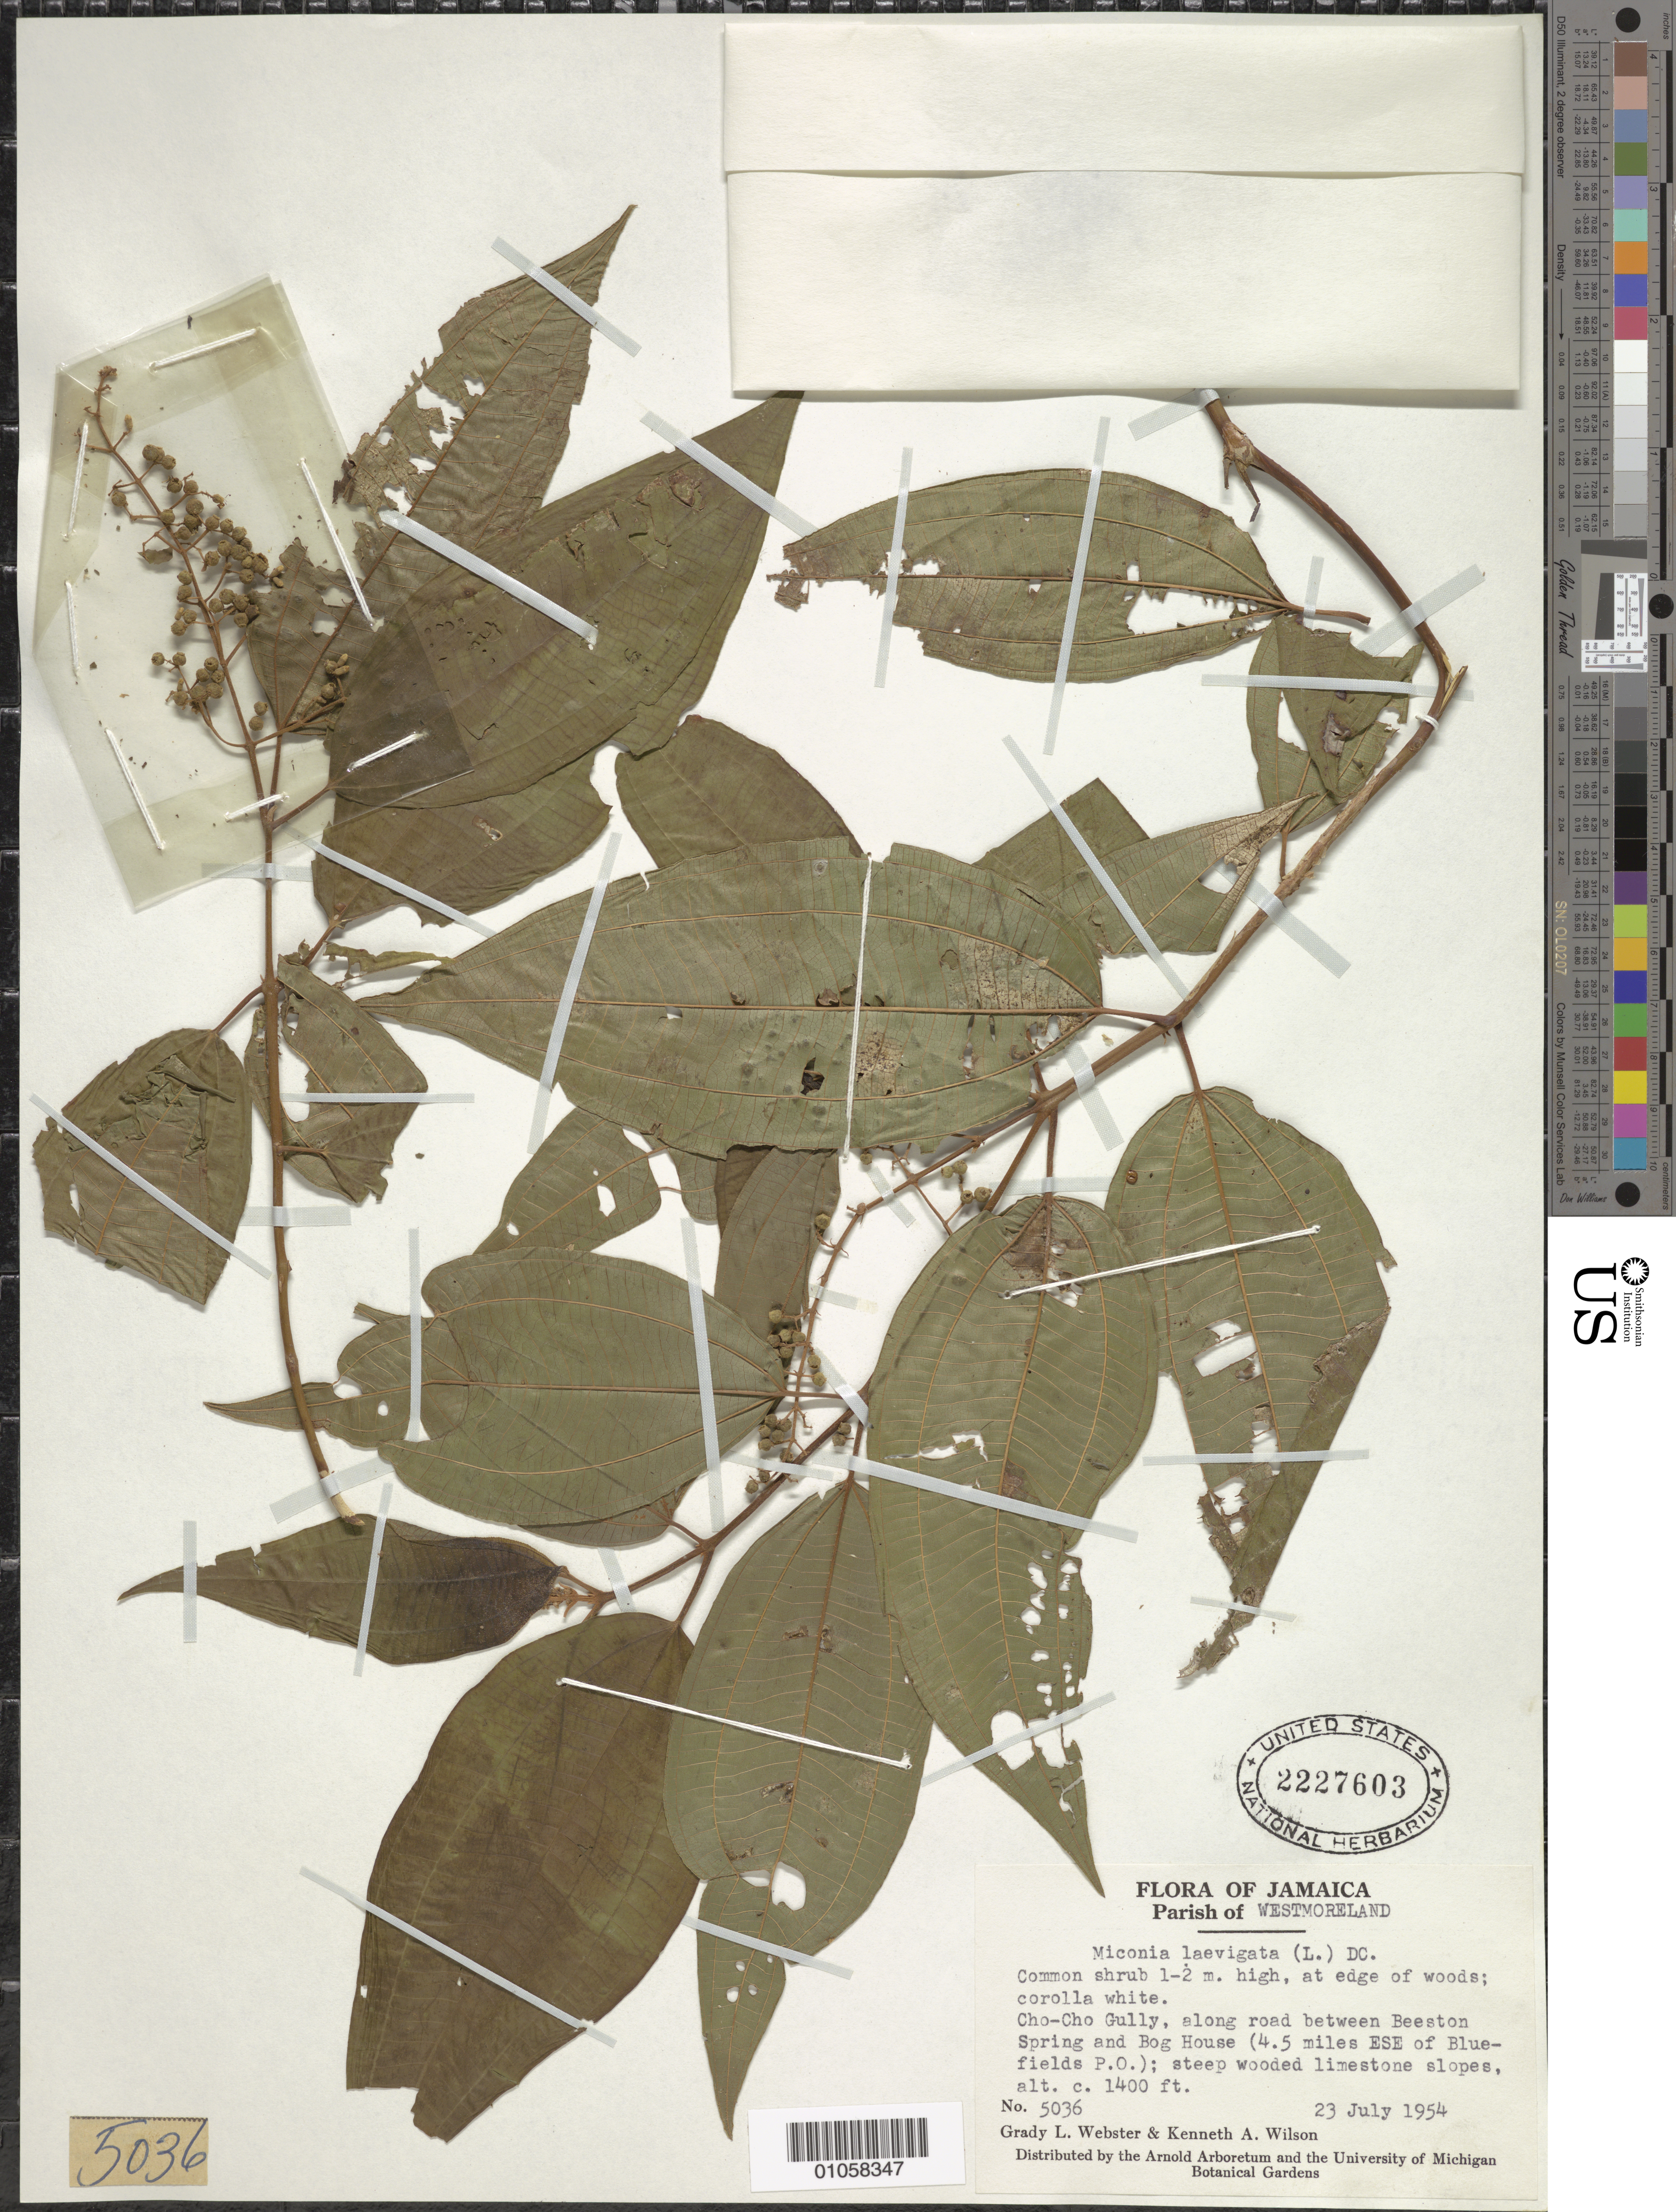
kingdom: Plantae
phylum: Tracheophyta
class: Magnoliopsida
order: Myrtales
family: Melastomataceae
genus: Miconia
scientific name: Miconia laevigata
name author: (L.) D. Don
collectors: G. L. Webster & K. A. Wilson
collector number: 5036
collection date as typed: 23 Jul 1954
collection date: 1954-07-23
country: Jamaica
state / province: Westmoreland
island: Jamaica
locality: Cho-Cho gully, along road between Beeston Spring and Bog House (4.5 miles ESE of Bluefields P.O.)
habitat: Steep wooded limestone slopes. At edge of woods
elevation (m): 427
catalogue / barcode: US 2227603